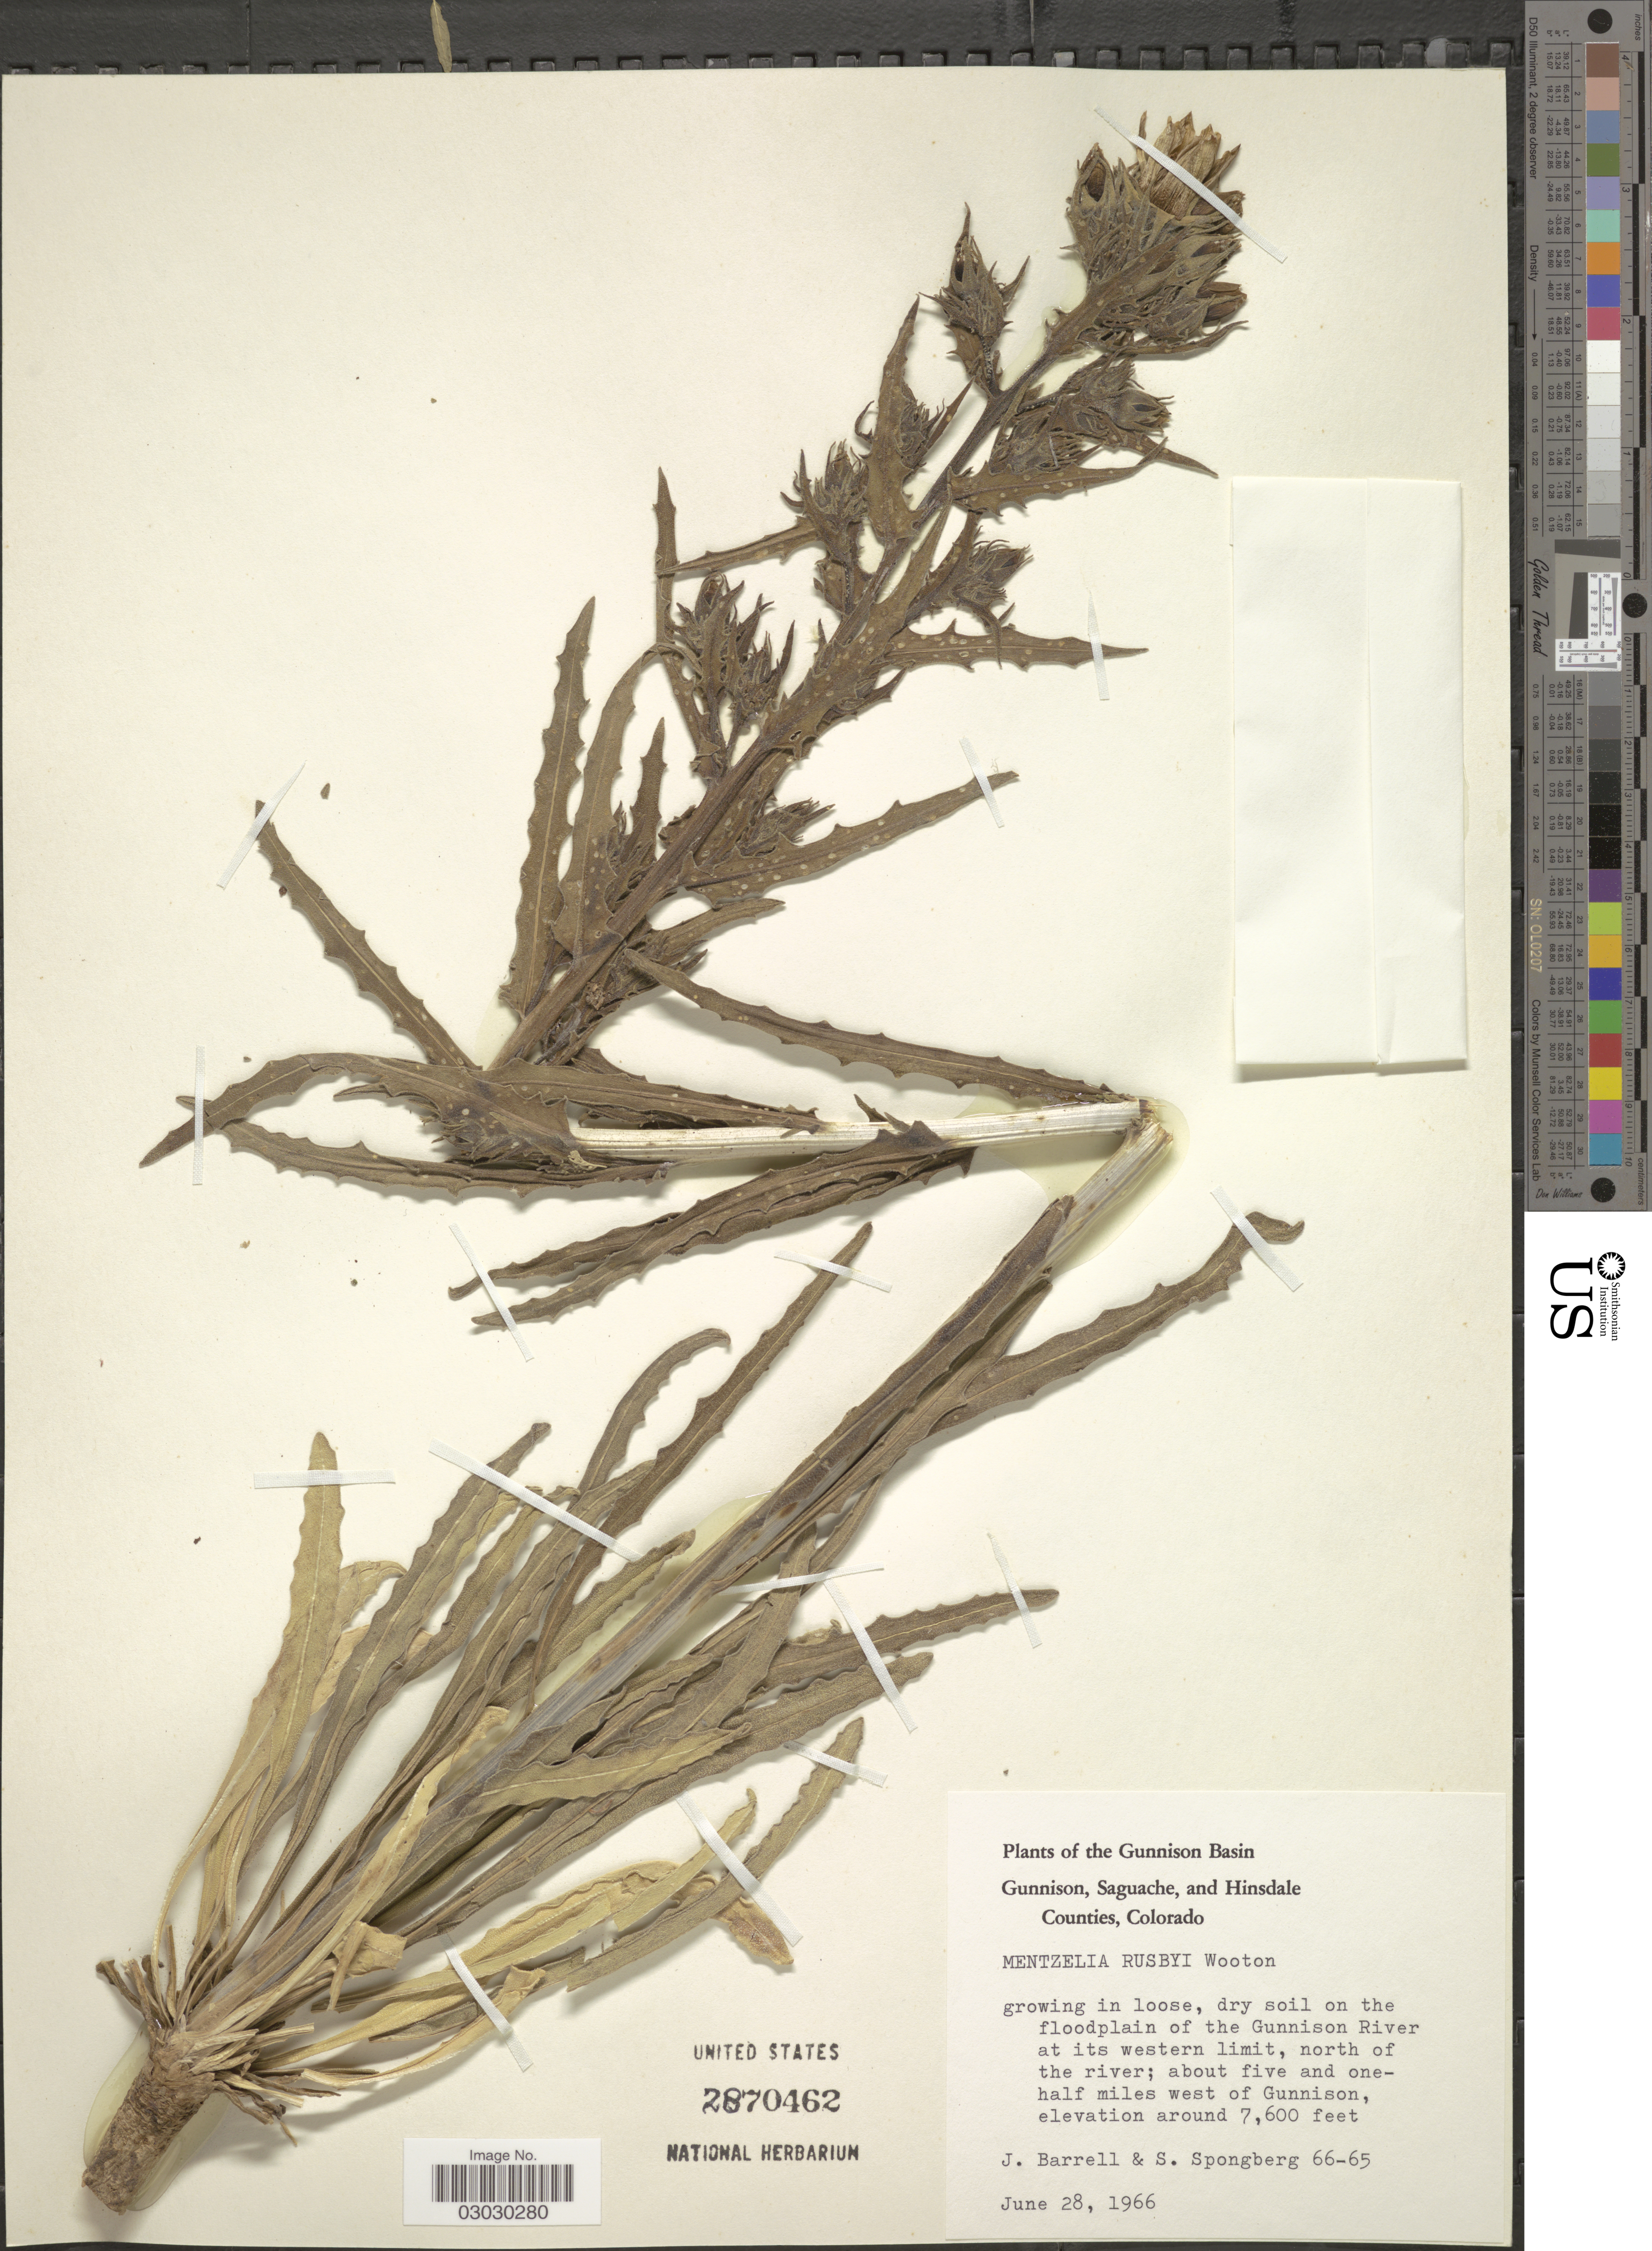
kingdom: Plantae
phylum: Tracheophyta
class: Magnoliopsida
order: Cornales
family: Loasaceae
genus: Mentzelia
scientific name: Mentzelia rusbyi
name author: Wooton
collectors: J. Barrell & S. A.Spongberg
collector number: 66-65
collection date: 1966-06-28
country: United States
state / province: Colorado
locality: The Gunnison Basin, dry soil on the floodplain of the Gunnison River at its western limit, north of the river; about five and onehalf miles west of Gunnison.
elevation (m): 2316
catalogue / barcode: US 2870462